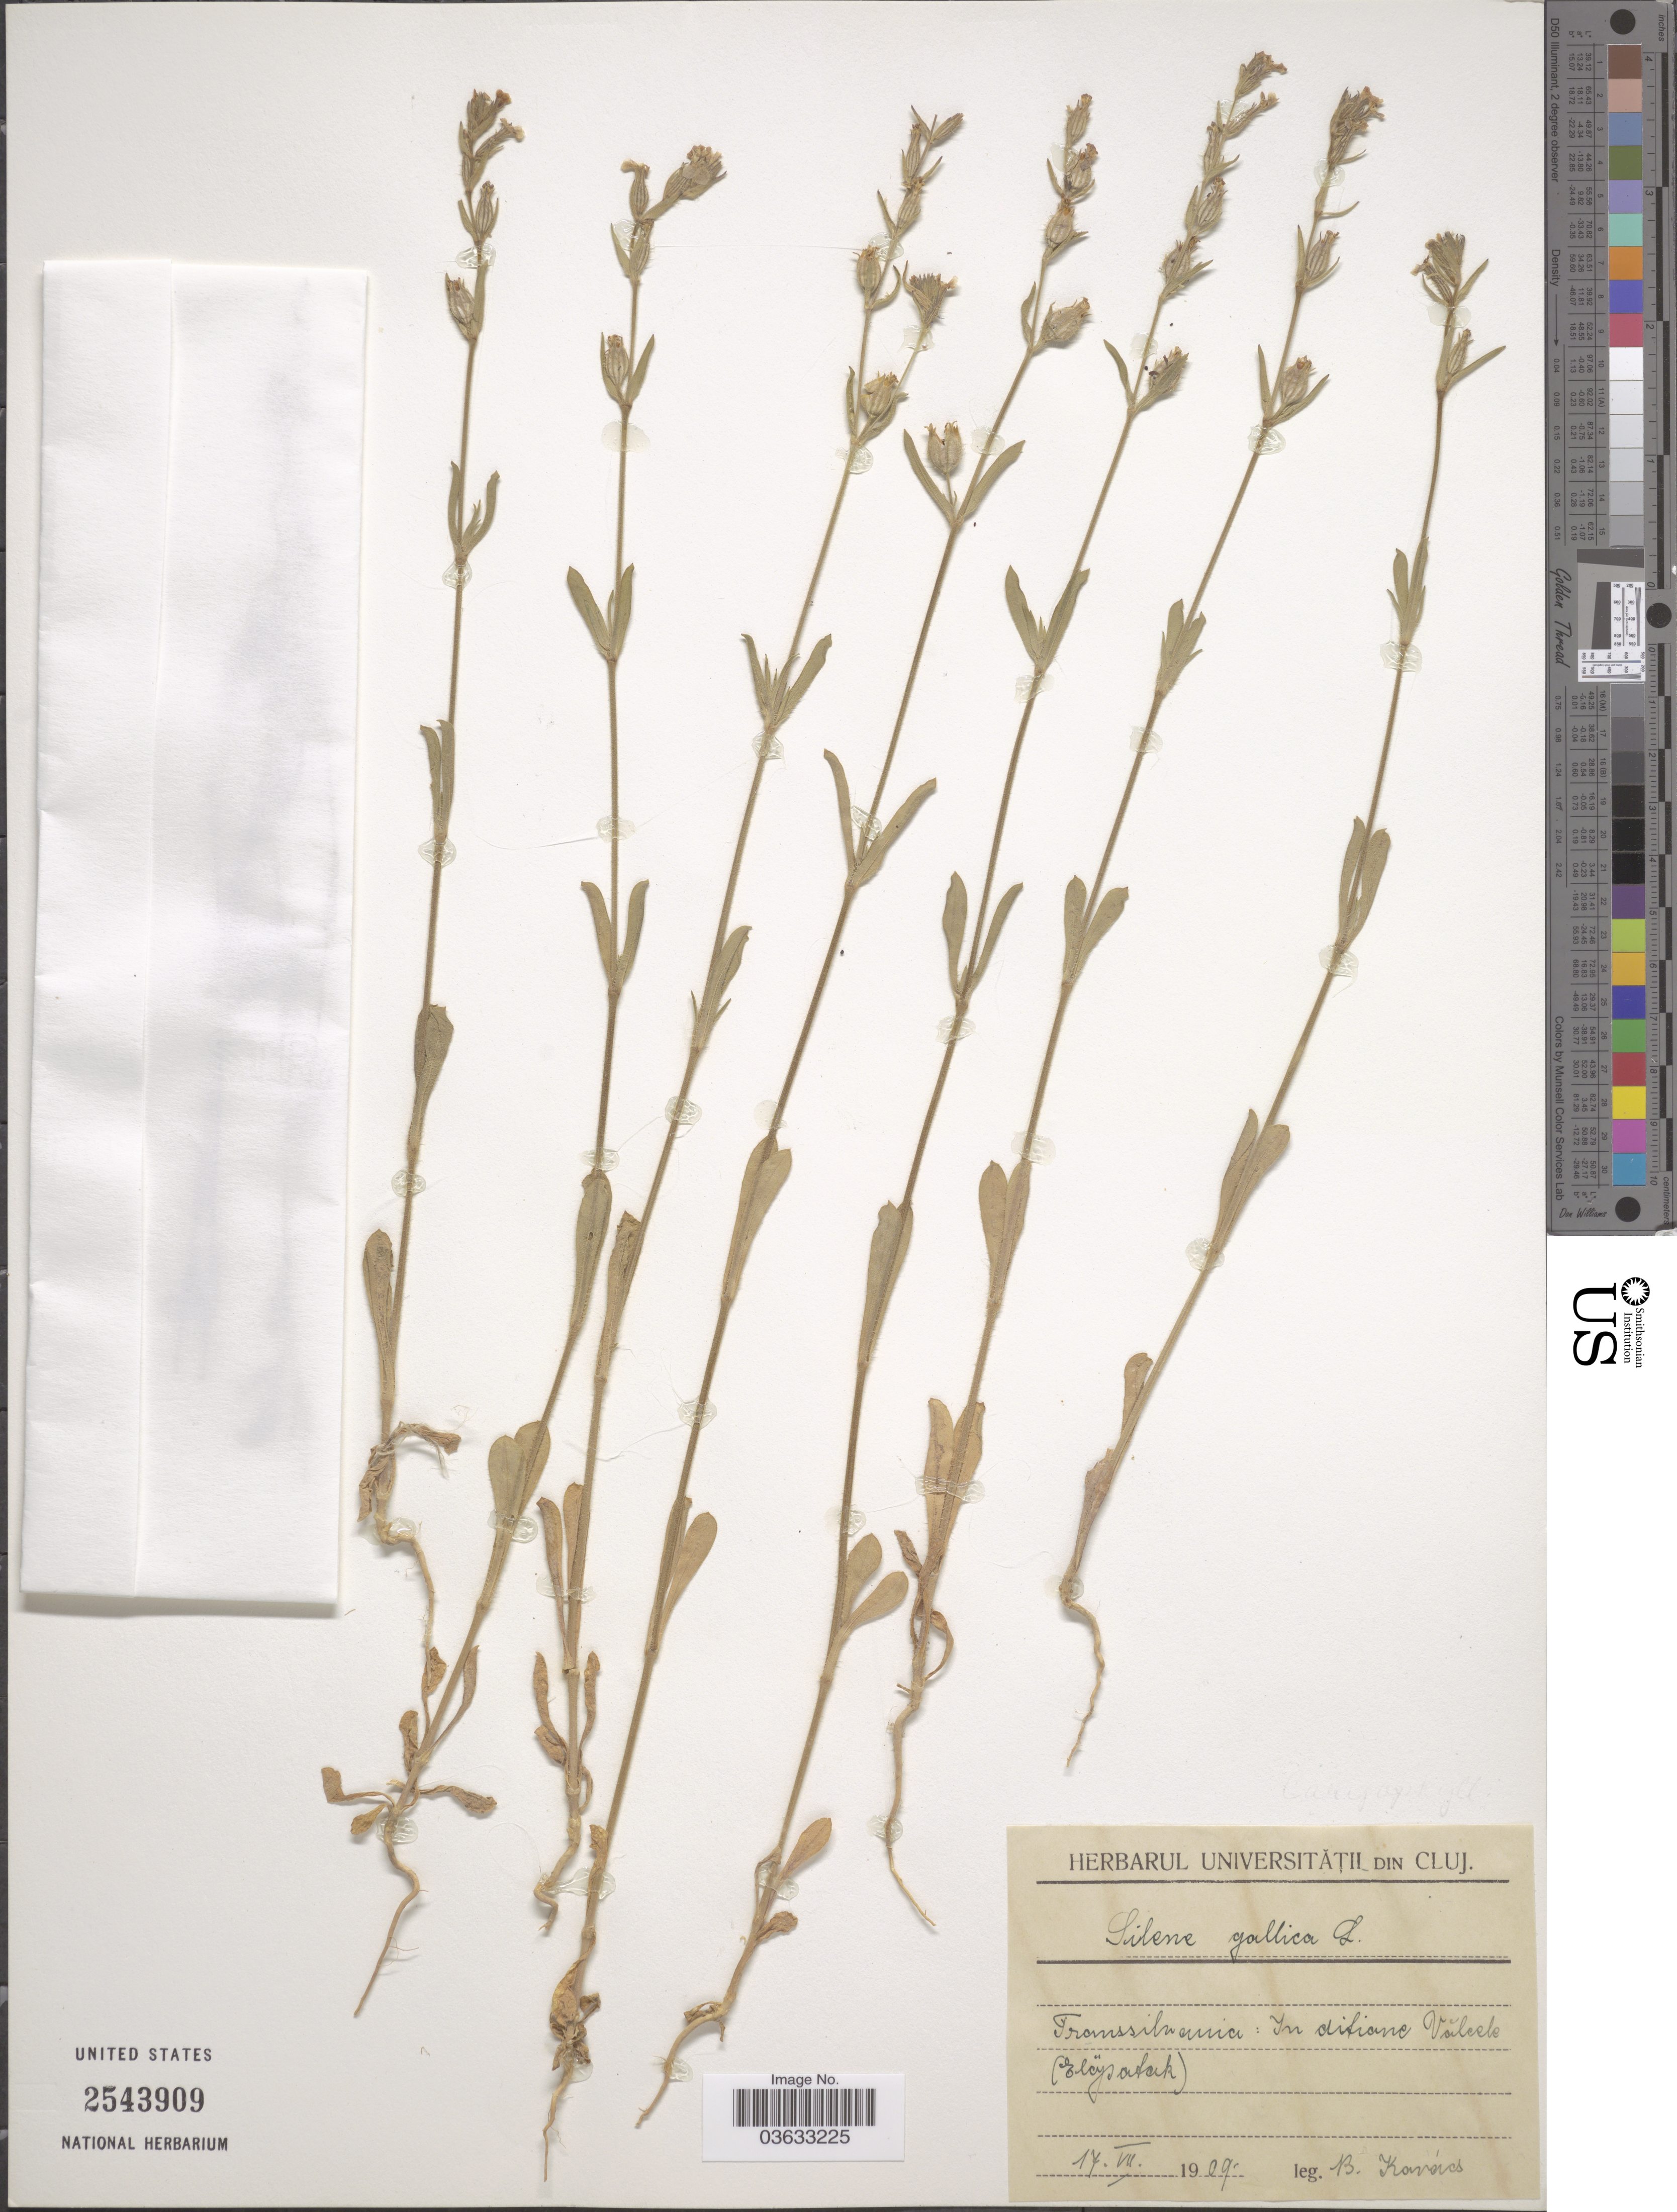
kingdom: Plantae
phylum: Tracheophyta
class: Magnoliopsida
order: Caryophyllales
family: Caryophyllaceae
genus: Silene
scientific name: Silene gallica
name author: L.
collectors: B. Kovács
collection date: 1909-07-17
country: Romania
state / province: Cluj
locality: Transsilvanica: In ditione Vălesle (Elcÿsatak).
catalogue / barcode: US 2543909